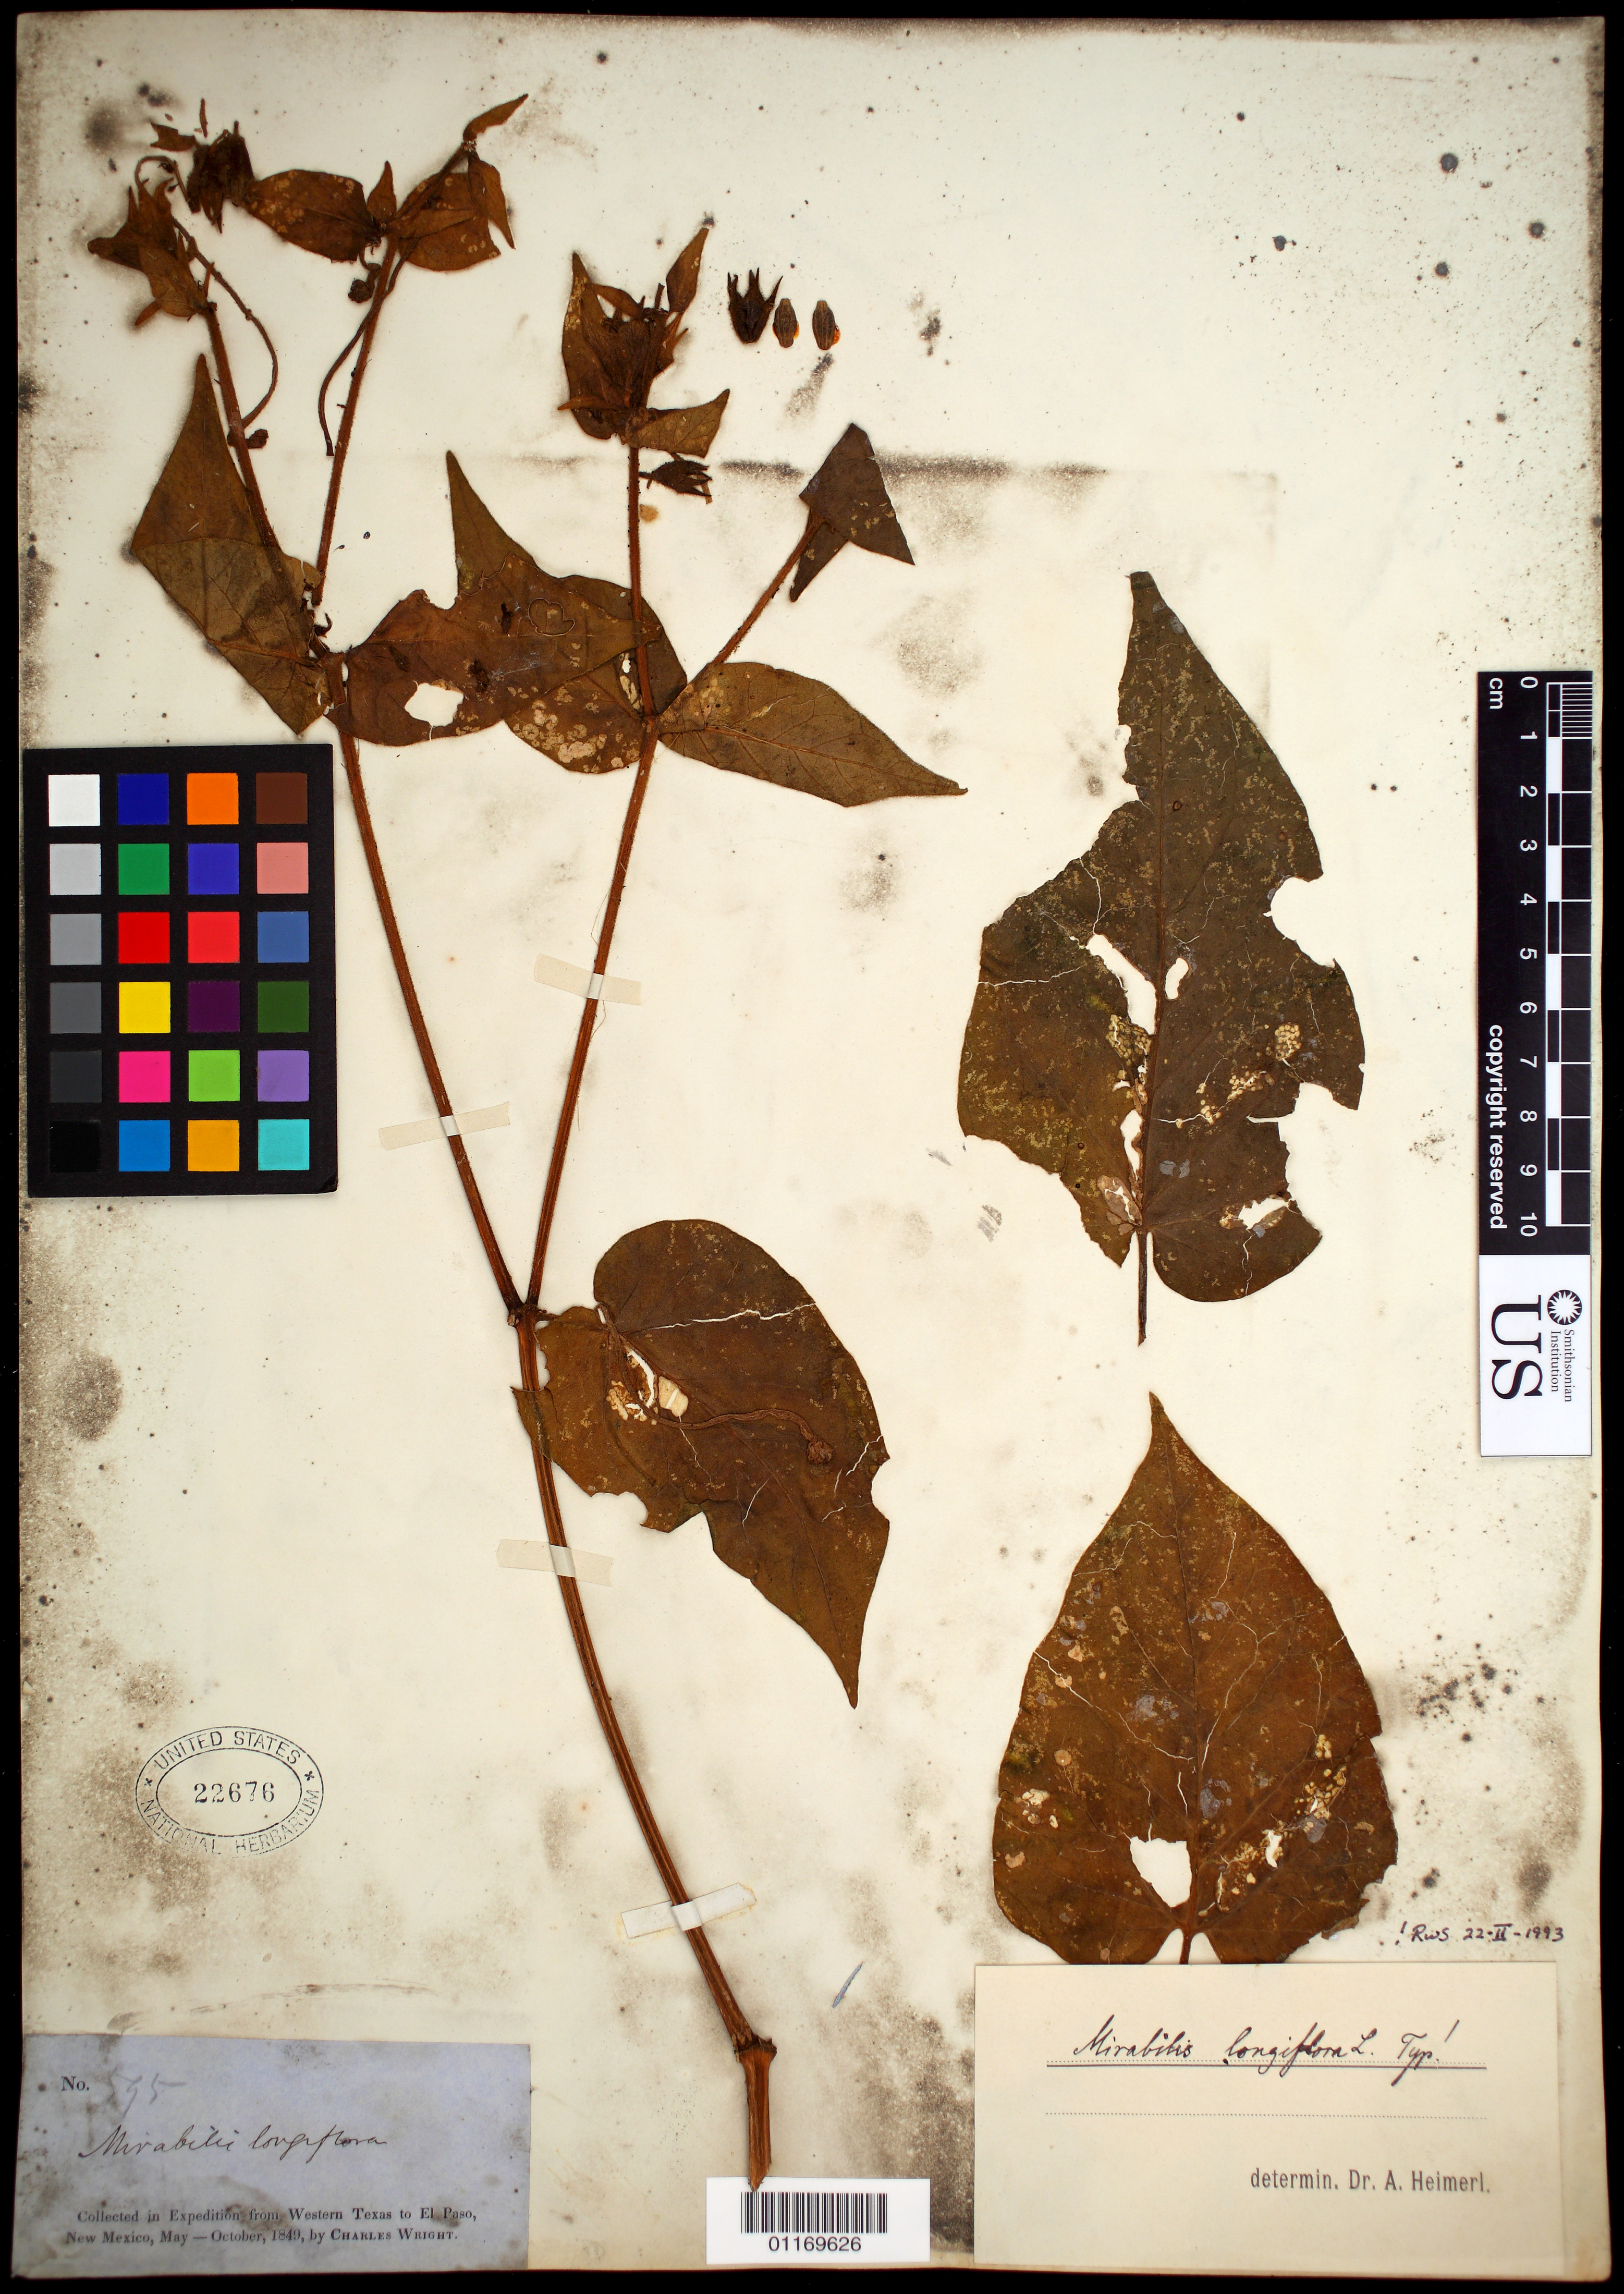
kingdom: Plantae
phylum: Tracheophyta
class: Magnoliopsida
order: Caryophyllales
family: Nyctaginaceae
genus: Mirabilis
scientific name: Mirabilis longiflora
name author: L.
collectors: C. Wright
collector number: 595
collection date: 1849-05/1849-10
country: United States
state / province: New Mexico / Texas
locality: From Western Texas to El Paso, New Mexico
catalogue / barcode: US 22676